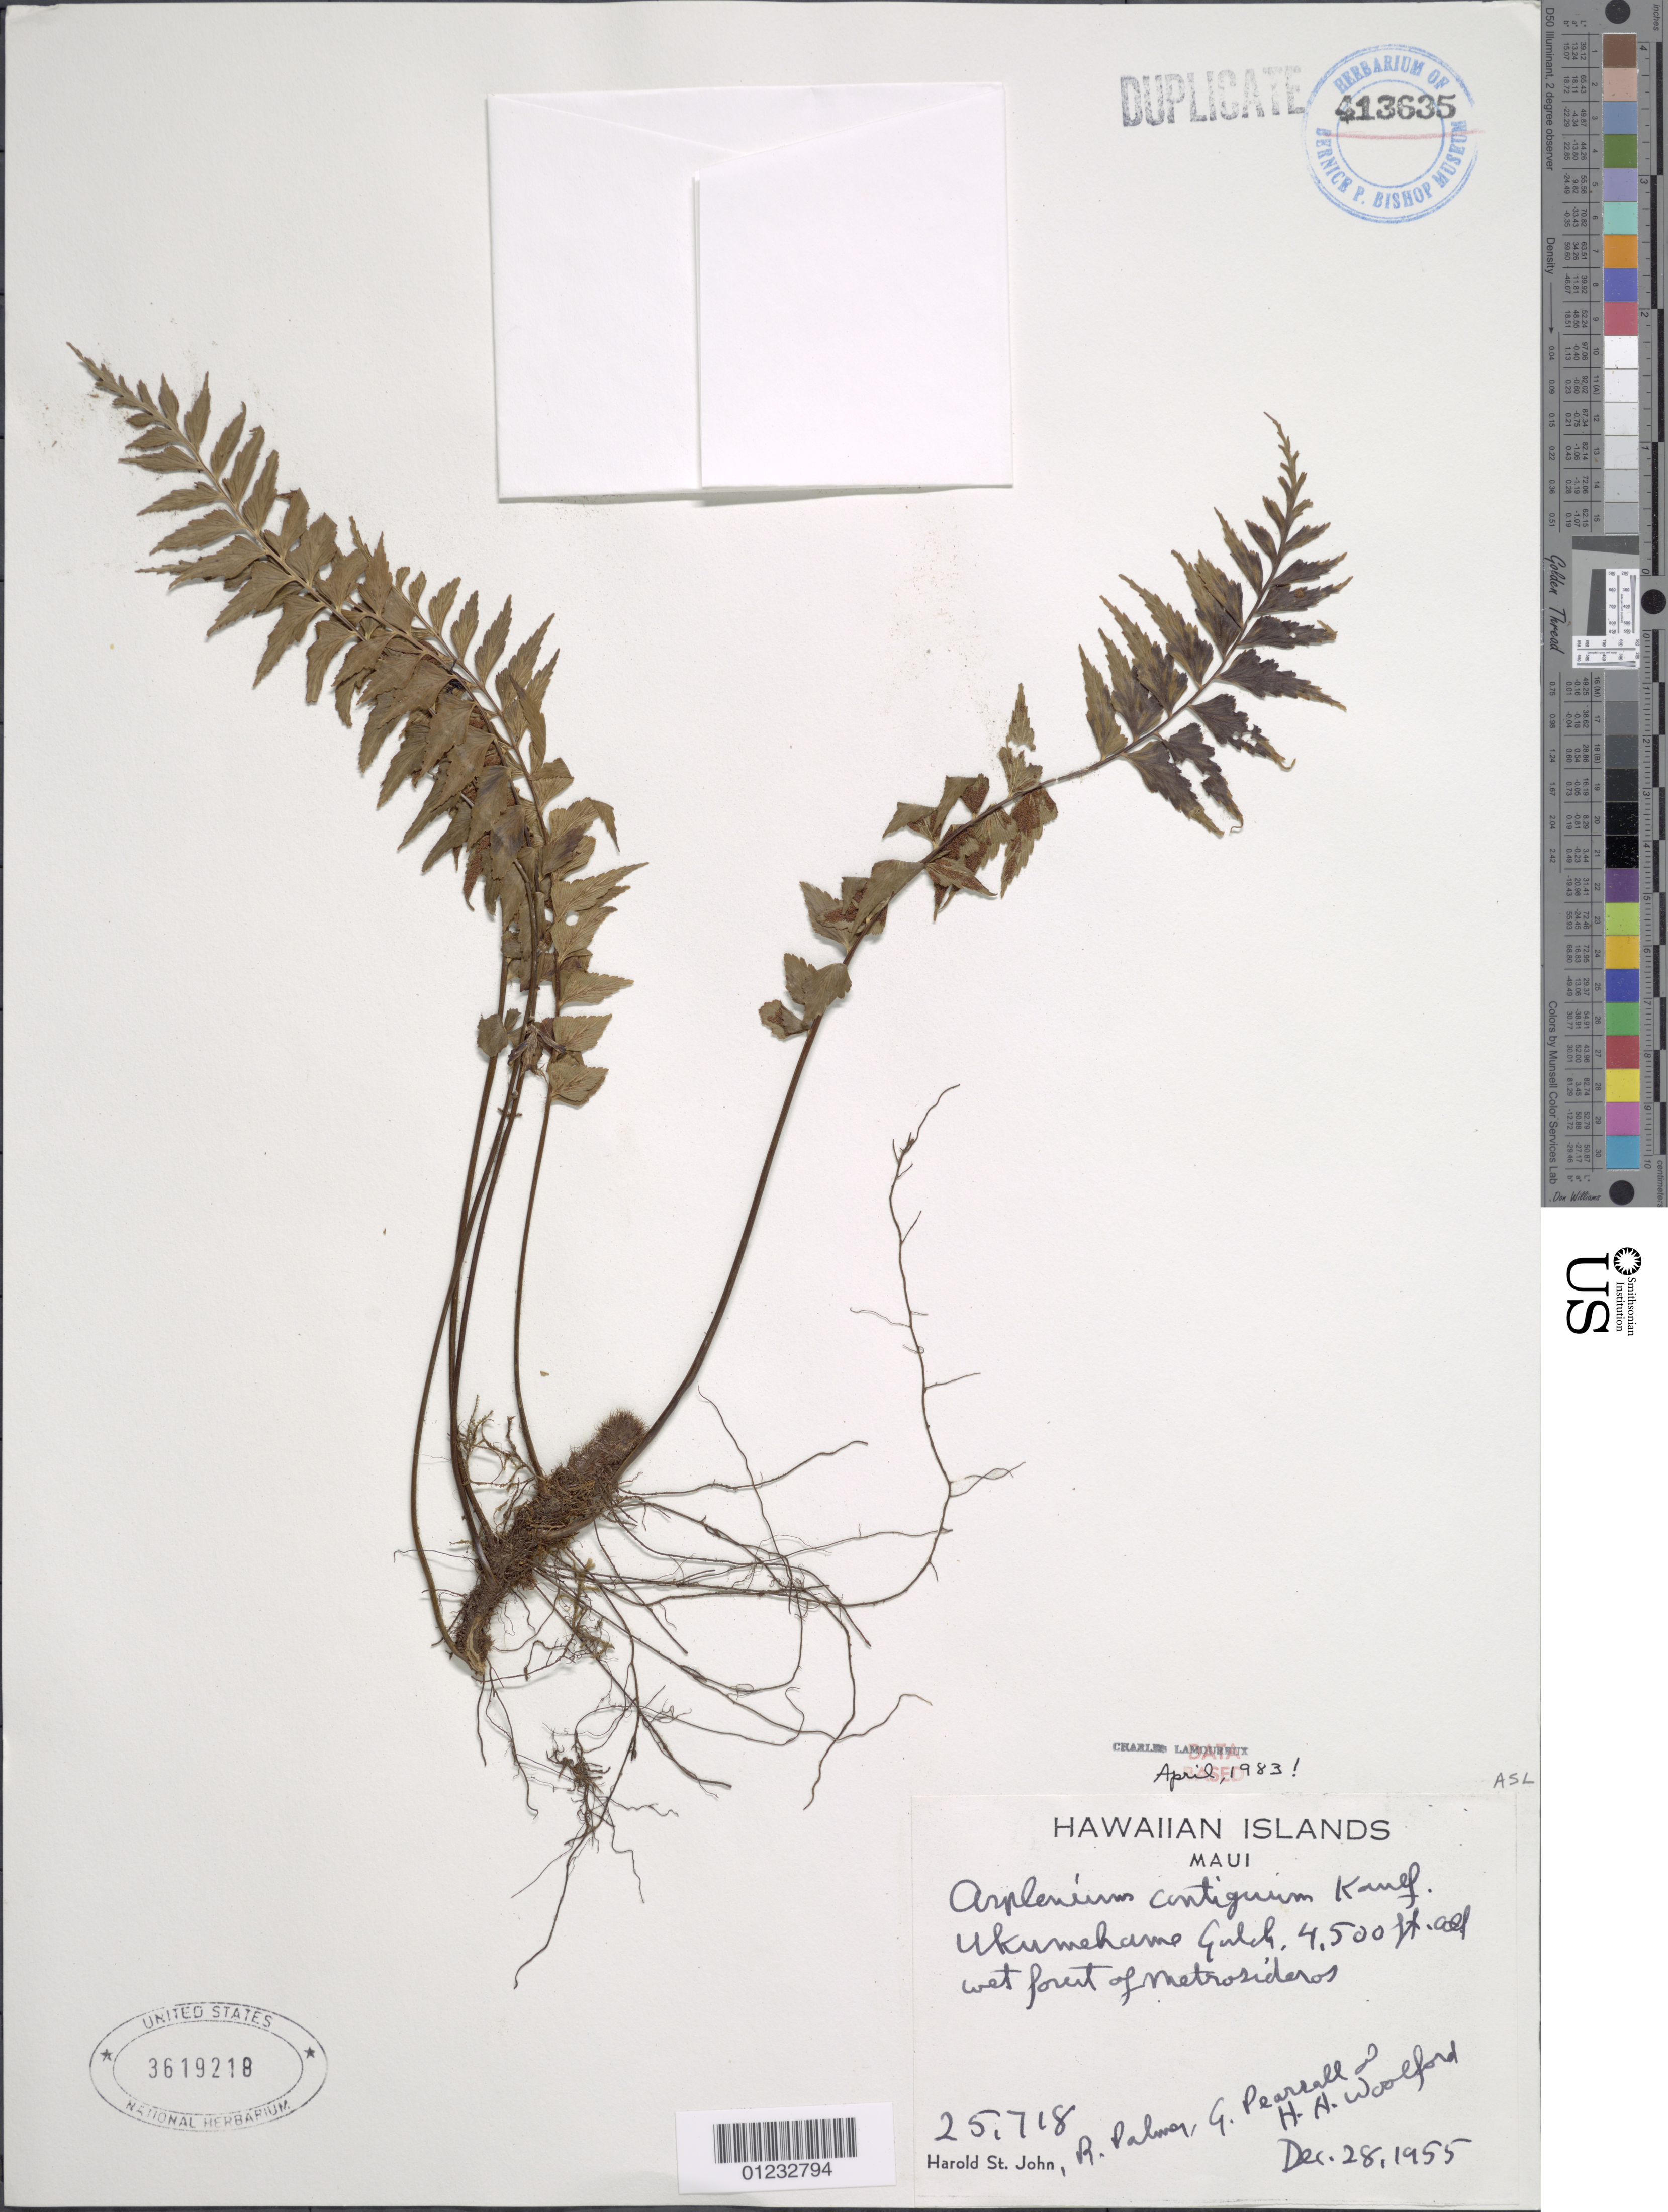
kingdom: Plantae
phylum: Tracheophyta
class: Polypodiopsida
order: Polypodiales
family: Aspleniaceae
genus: Asplenium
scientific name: Asplenium contiguum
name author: Kaulf.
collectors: H. St. John, R. Palmer, G. Pearsall & H. Woolford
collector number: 25718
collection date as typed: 28 Dec 1955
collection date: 1955-12-28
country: United States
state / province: Hawaii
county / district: Maui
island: Maui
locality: Ukumahame Gulch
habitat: Wet forest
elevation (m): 1372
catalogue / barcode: US 3619218